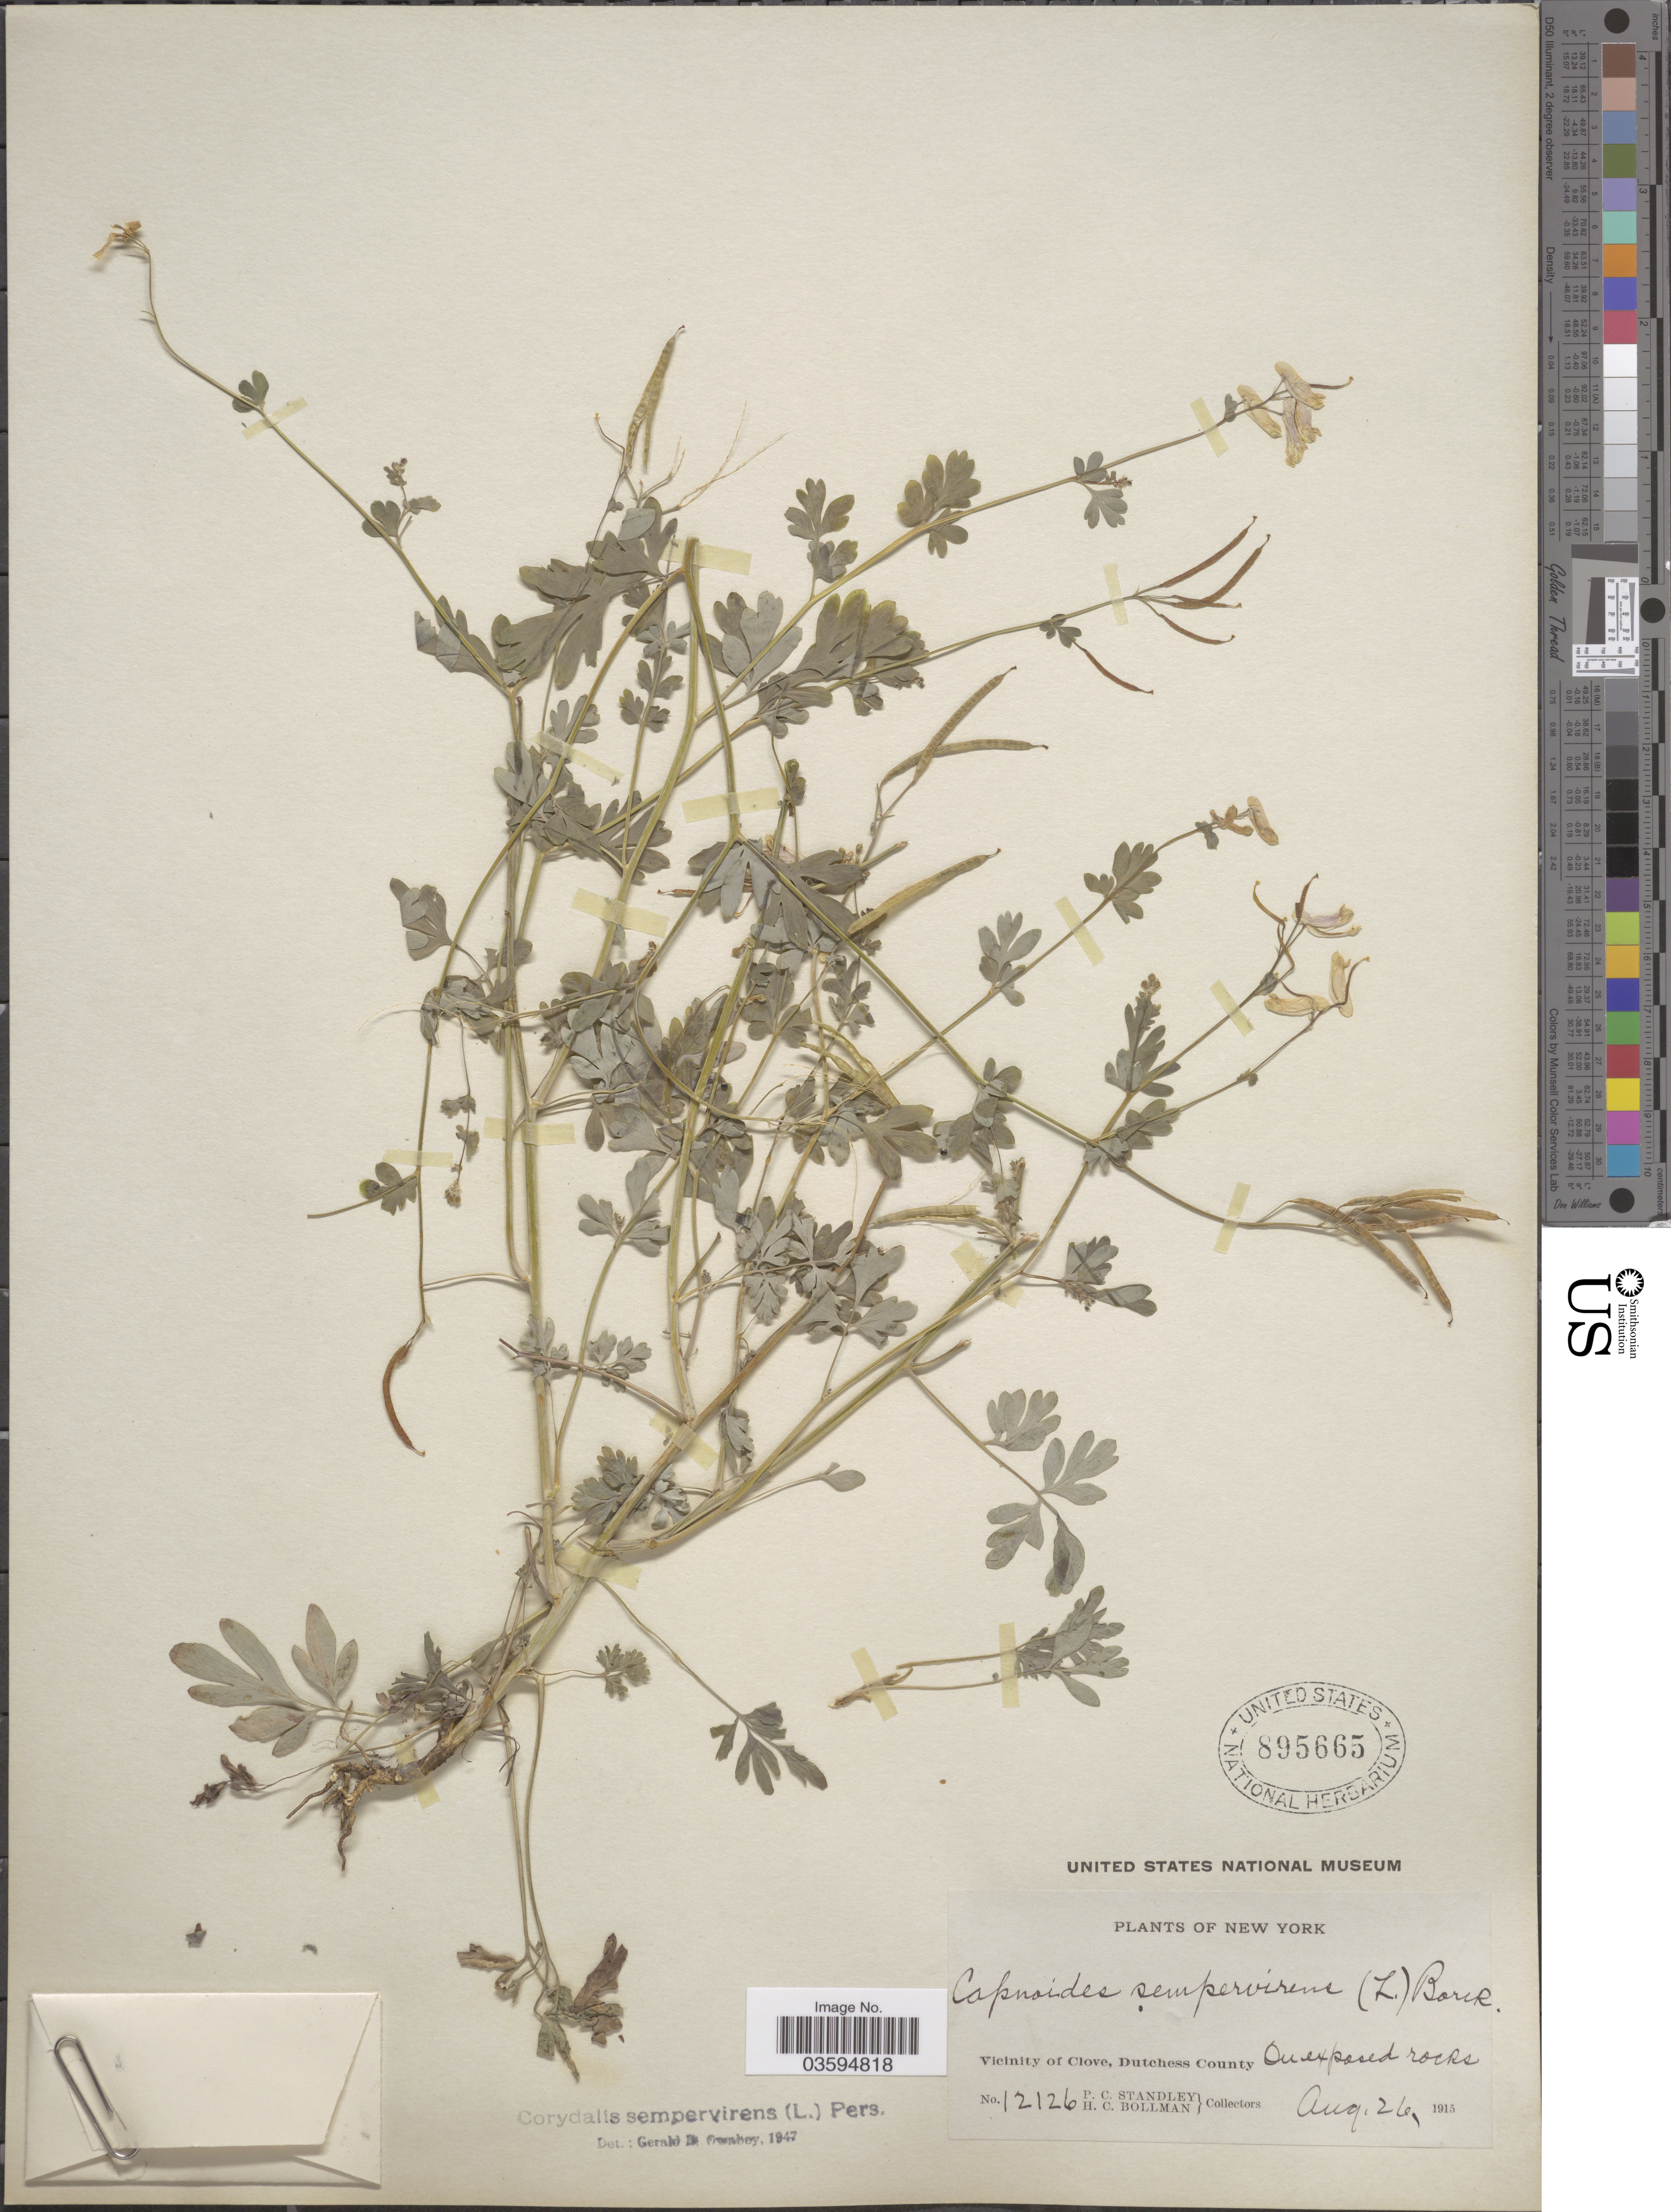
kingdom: Plantae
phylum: Tracheophyta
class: Magnoliopsida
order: Ranunculales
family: Papaveraceae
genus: Capnoides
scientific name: Capnoides sempervirens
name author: (L.) Borkh.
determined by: Strong, M. T., (US), Smithsonian Institution - National Museum of Natural History (UNITED STATES)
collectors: P. C. Standley & H. C. Bollman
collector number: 12126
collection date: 1915-08-26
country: United States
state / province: New York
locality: Vicinity of Clove, Dutchess County.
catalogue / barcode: US 895665